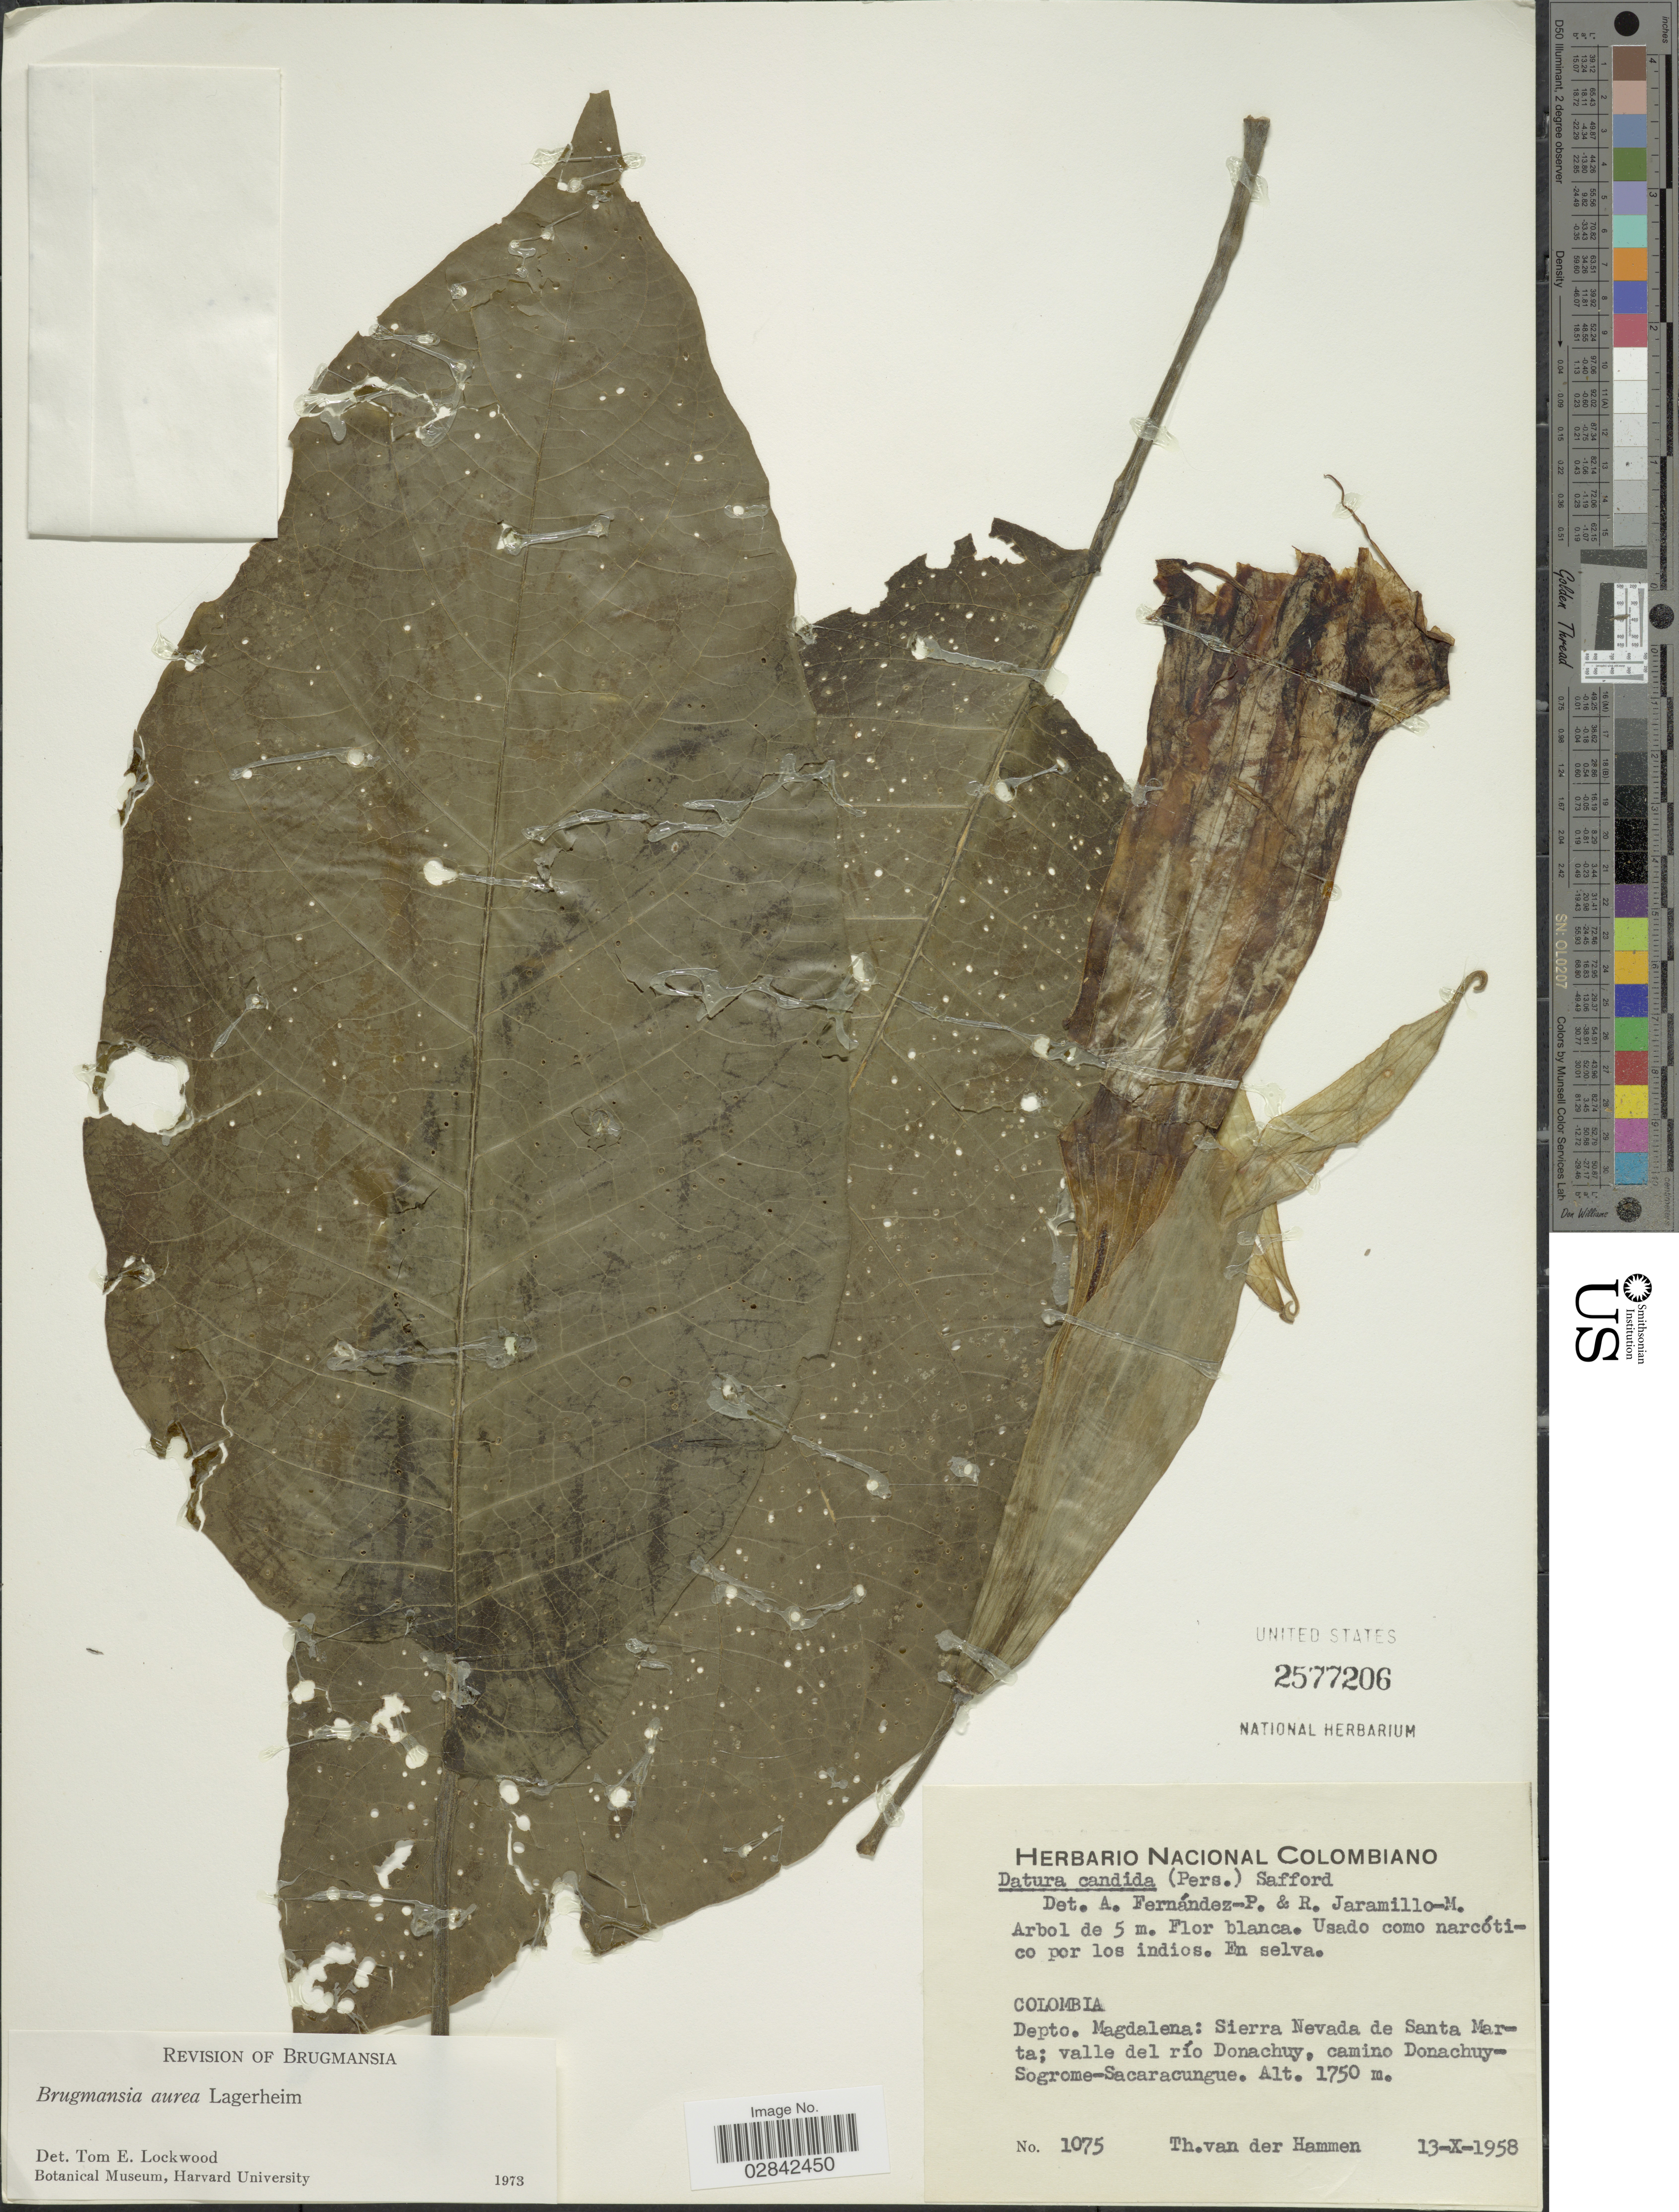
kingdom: Plantae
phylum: Tracheophyta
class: Magnoliopsida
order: Solanales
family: Solanaceae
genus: Brugmansia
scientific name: Brugmansia aurea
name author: Lagerh.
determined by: Lockwood, T. E.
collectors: T. Van der Hammen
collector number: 1075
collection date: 1958-10-13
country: Colombia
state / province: Magdalena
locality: Depto. Magdalena: Sierra Nevada de Santa Marta; valle del río Donachuy, camino Donachuy-Sogrome-Sacaracungue.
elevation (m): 1750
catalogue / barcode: US 2577206